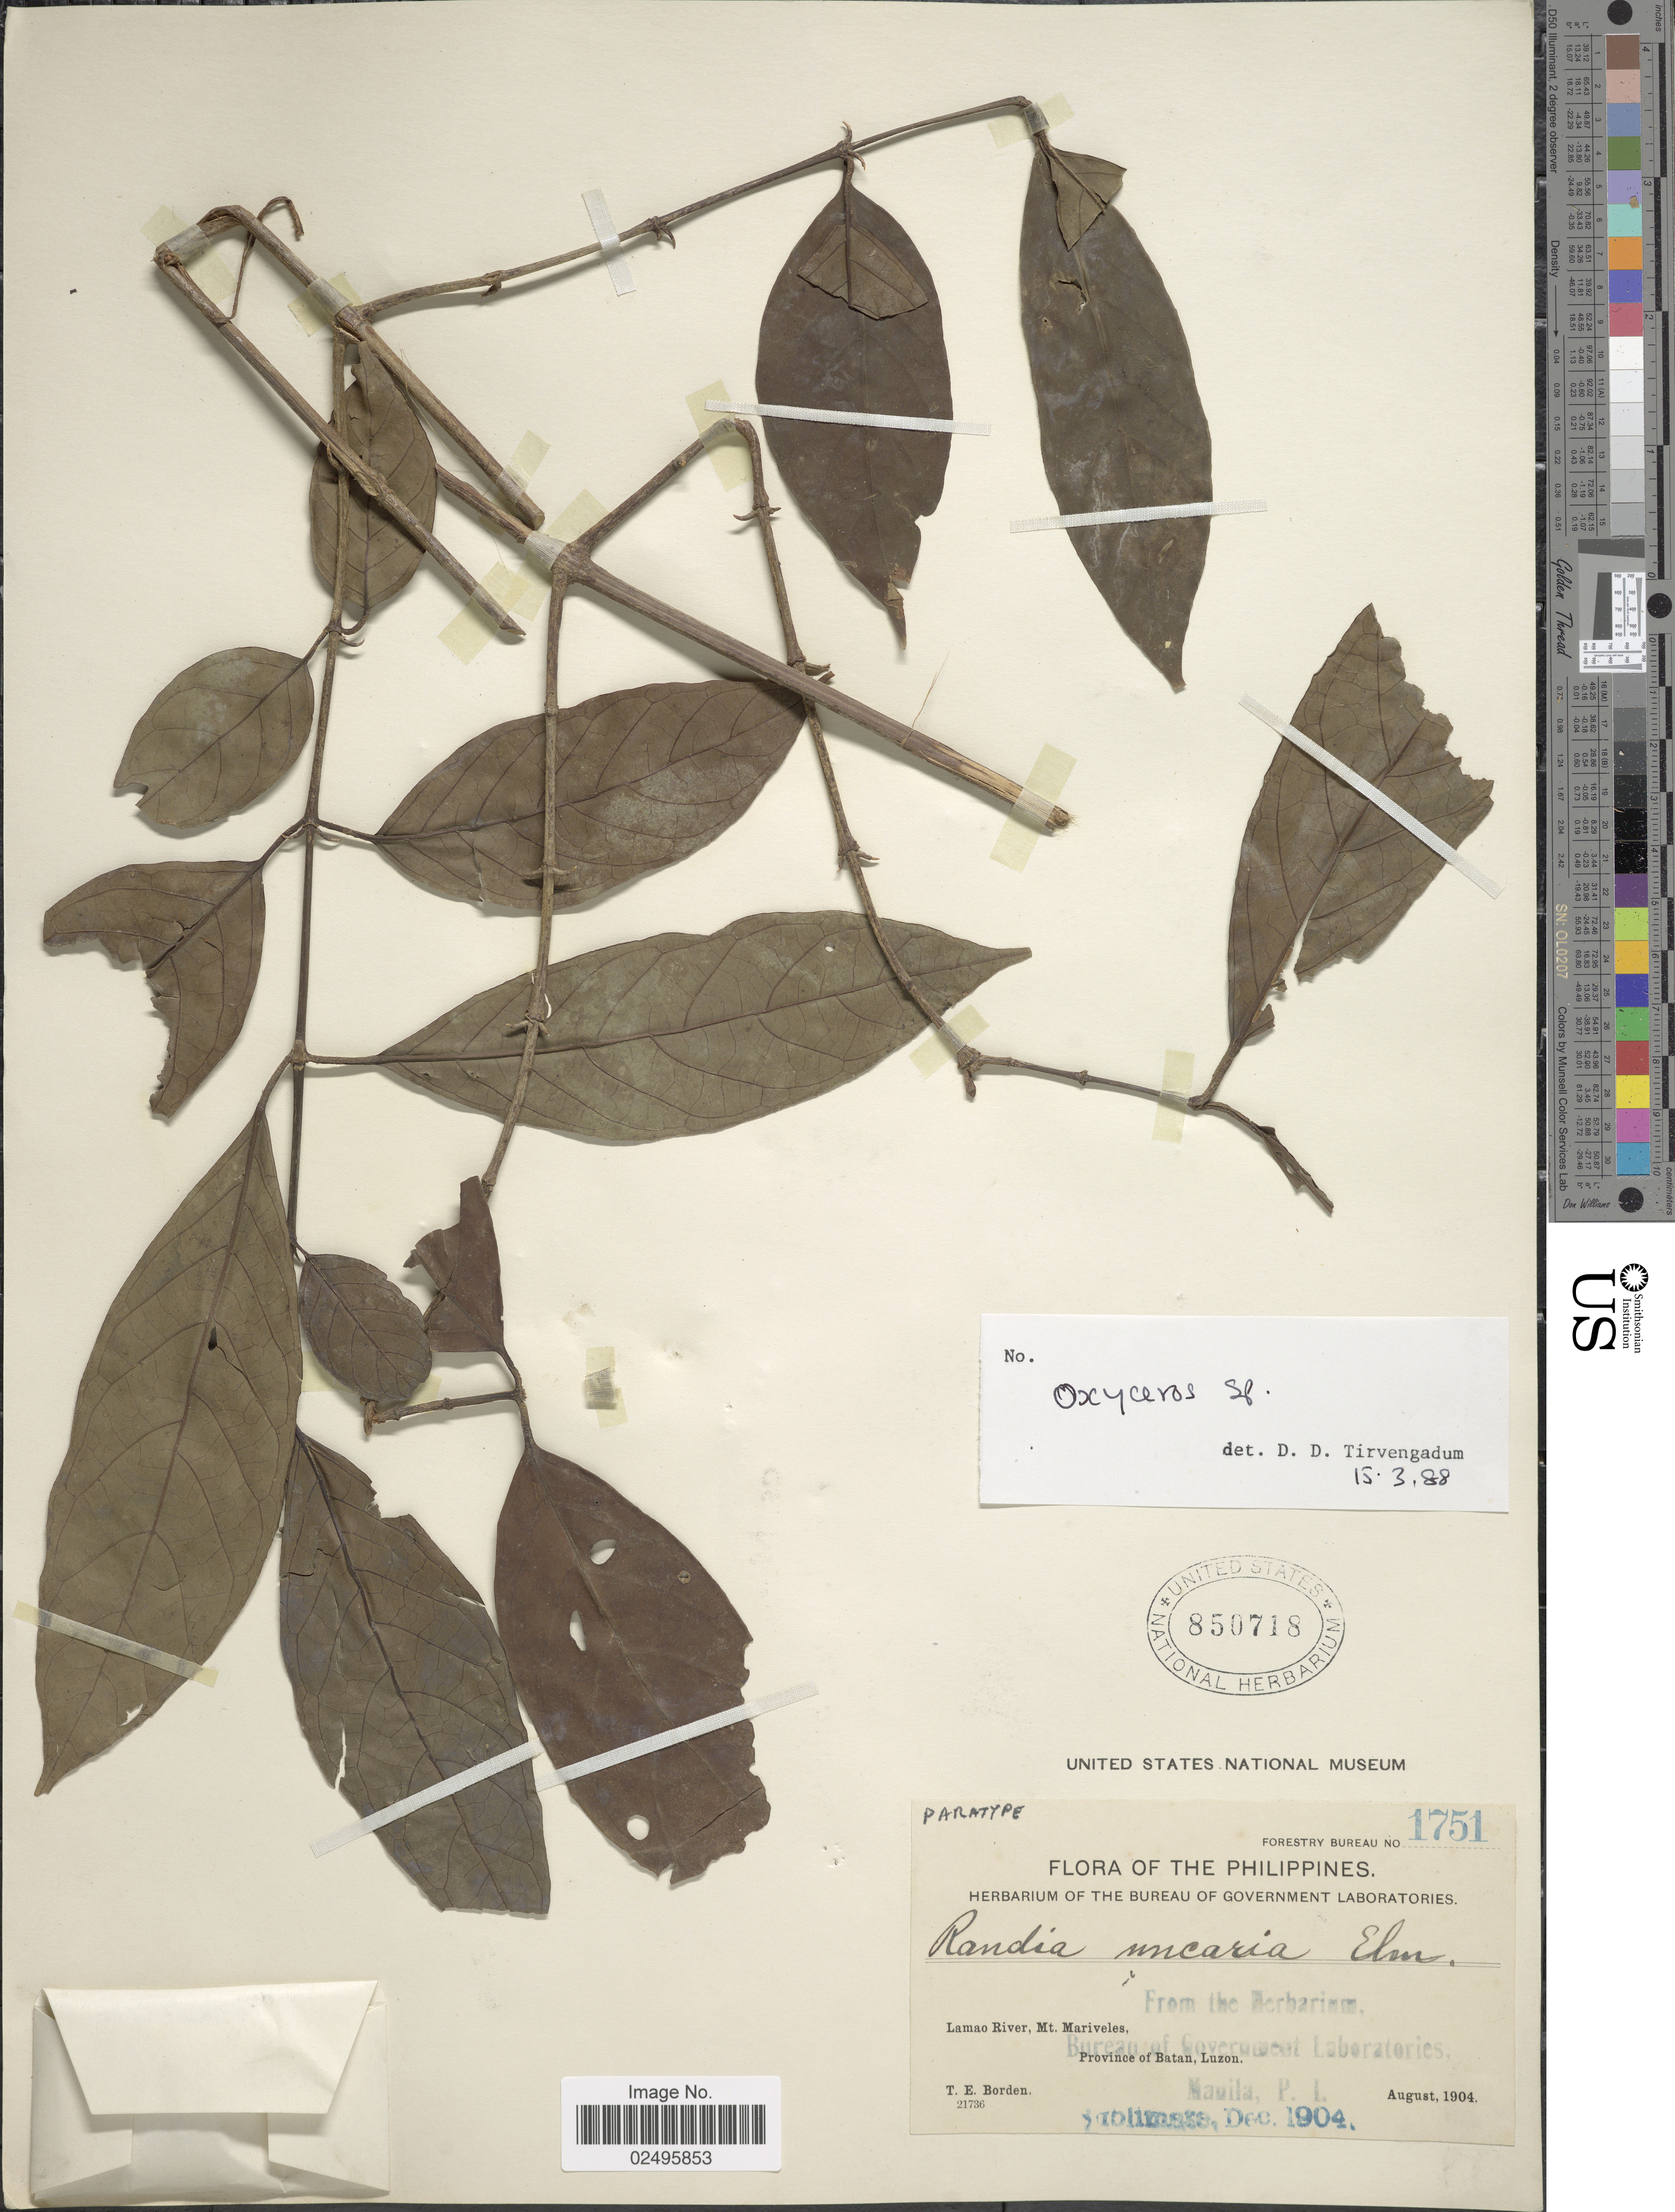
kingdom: Plantae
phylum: Tracheophyta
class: Magnoliopsida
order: Gentianales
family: Rubiaceae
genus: Oxyceros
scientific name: Oxyceros sp.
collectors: T. E. Borden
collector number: Forestry Bureau 1751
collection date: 1904-08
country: Philippines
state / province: Cagayan Valley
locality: Lamao River, Mt. Mariveles, Province of Batan, Luzon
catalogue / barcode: US 850718